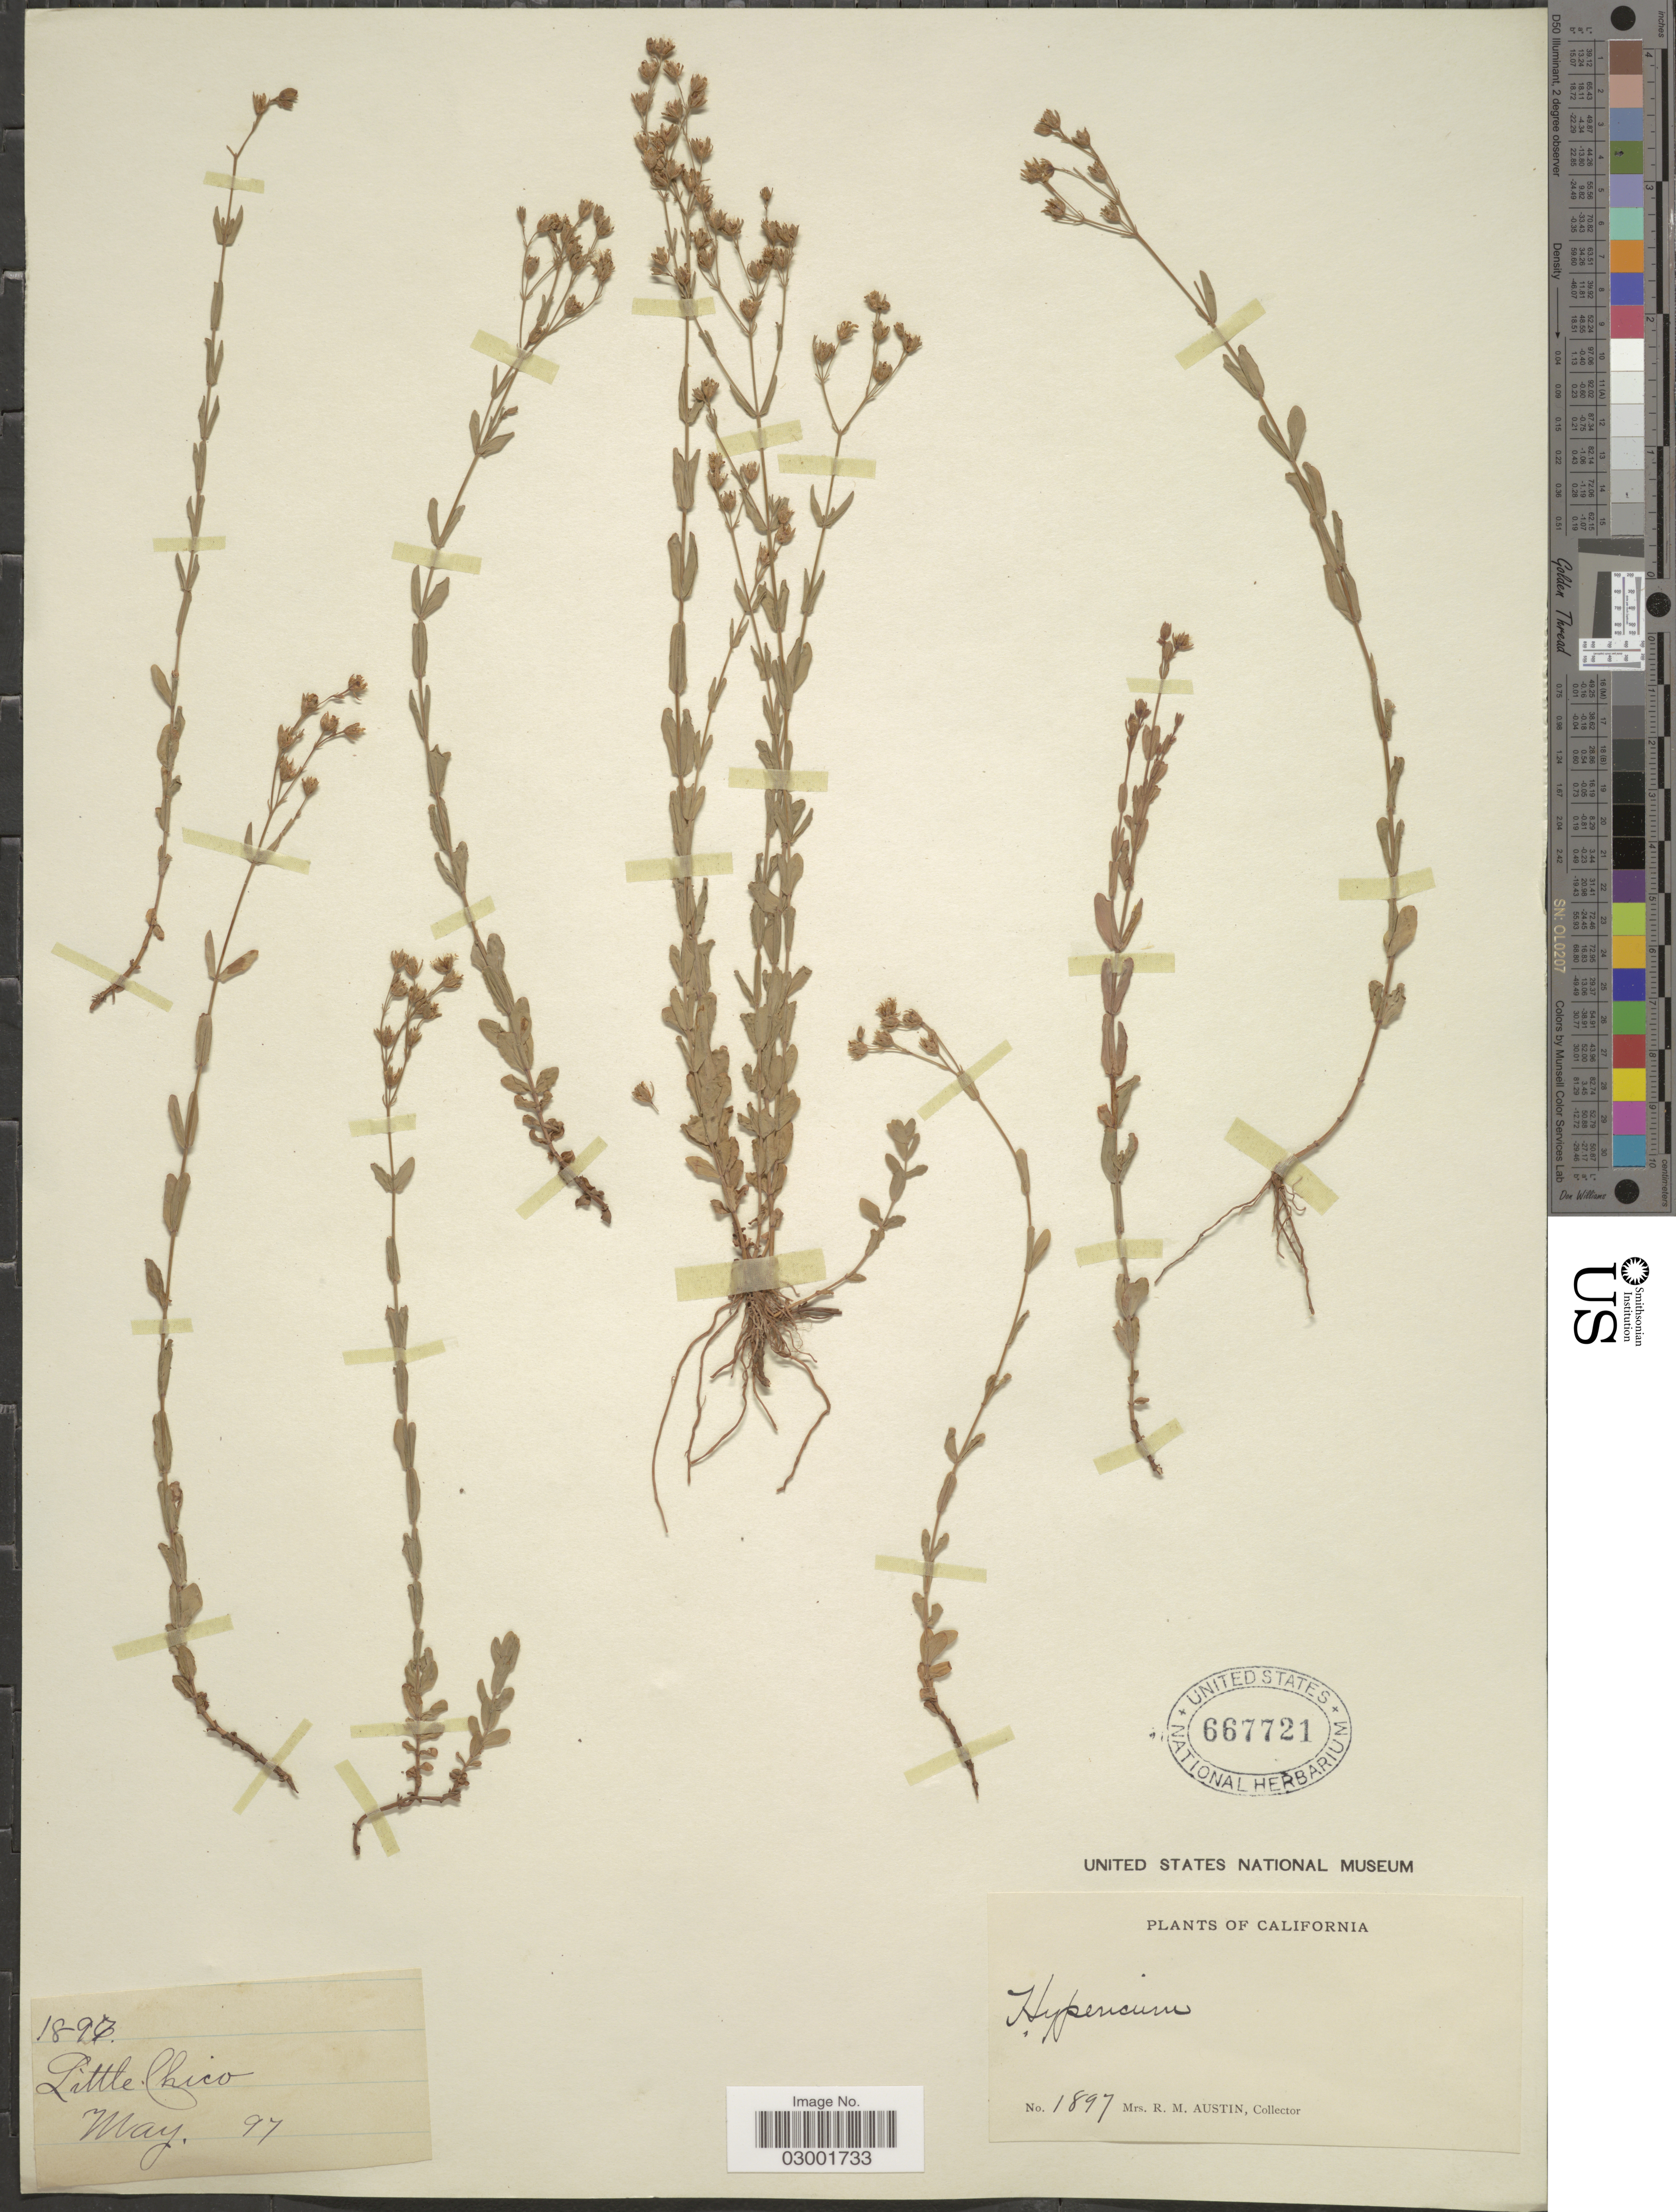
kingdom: Plantae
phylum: Tracheophyta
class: Magnoliopsida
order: Malpighiales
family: Hypericaceae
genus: Hypericum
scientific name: Hypericum majus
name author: (A. Gray) Britton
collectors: R. Austin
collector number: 1897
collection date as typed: Transcribed d/m/y: /5/97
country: United States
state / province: California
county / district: Butte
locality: Little Chico.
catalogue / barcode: US 667721